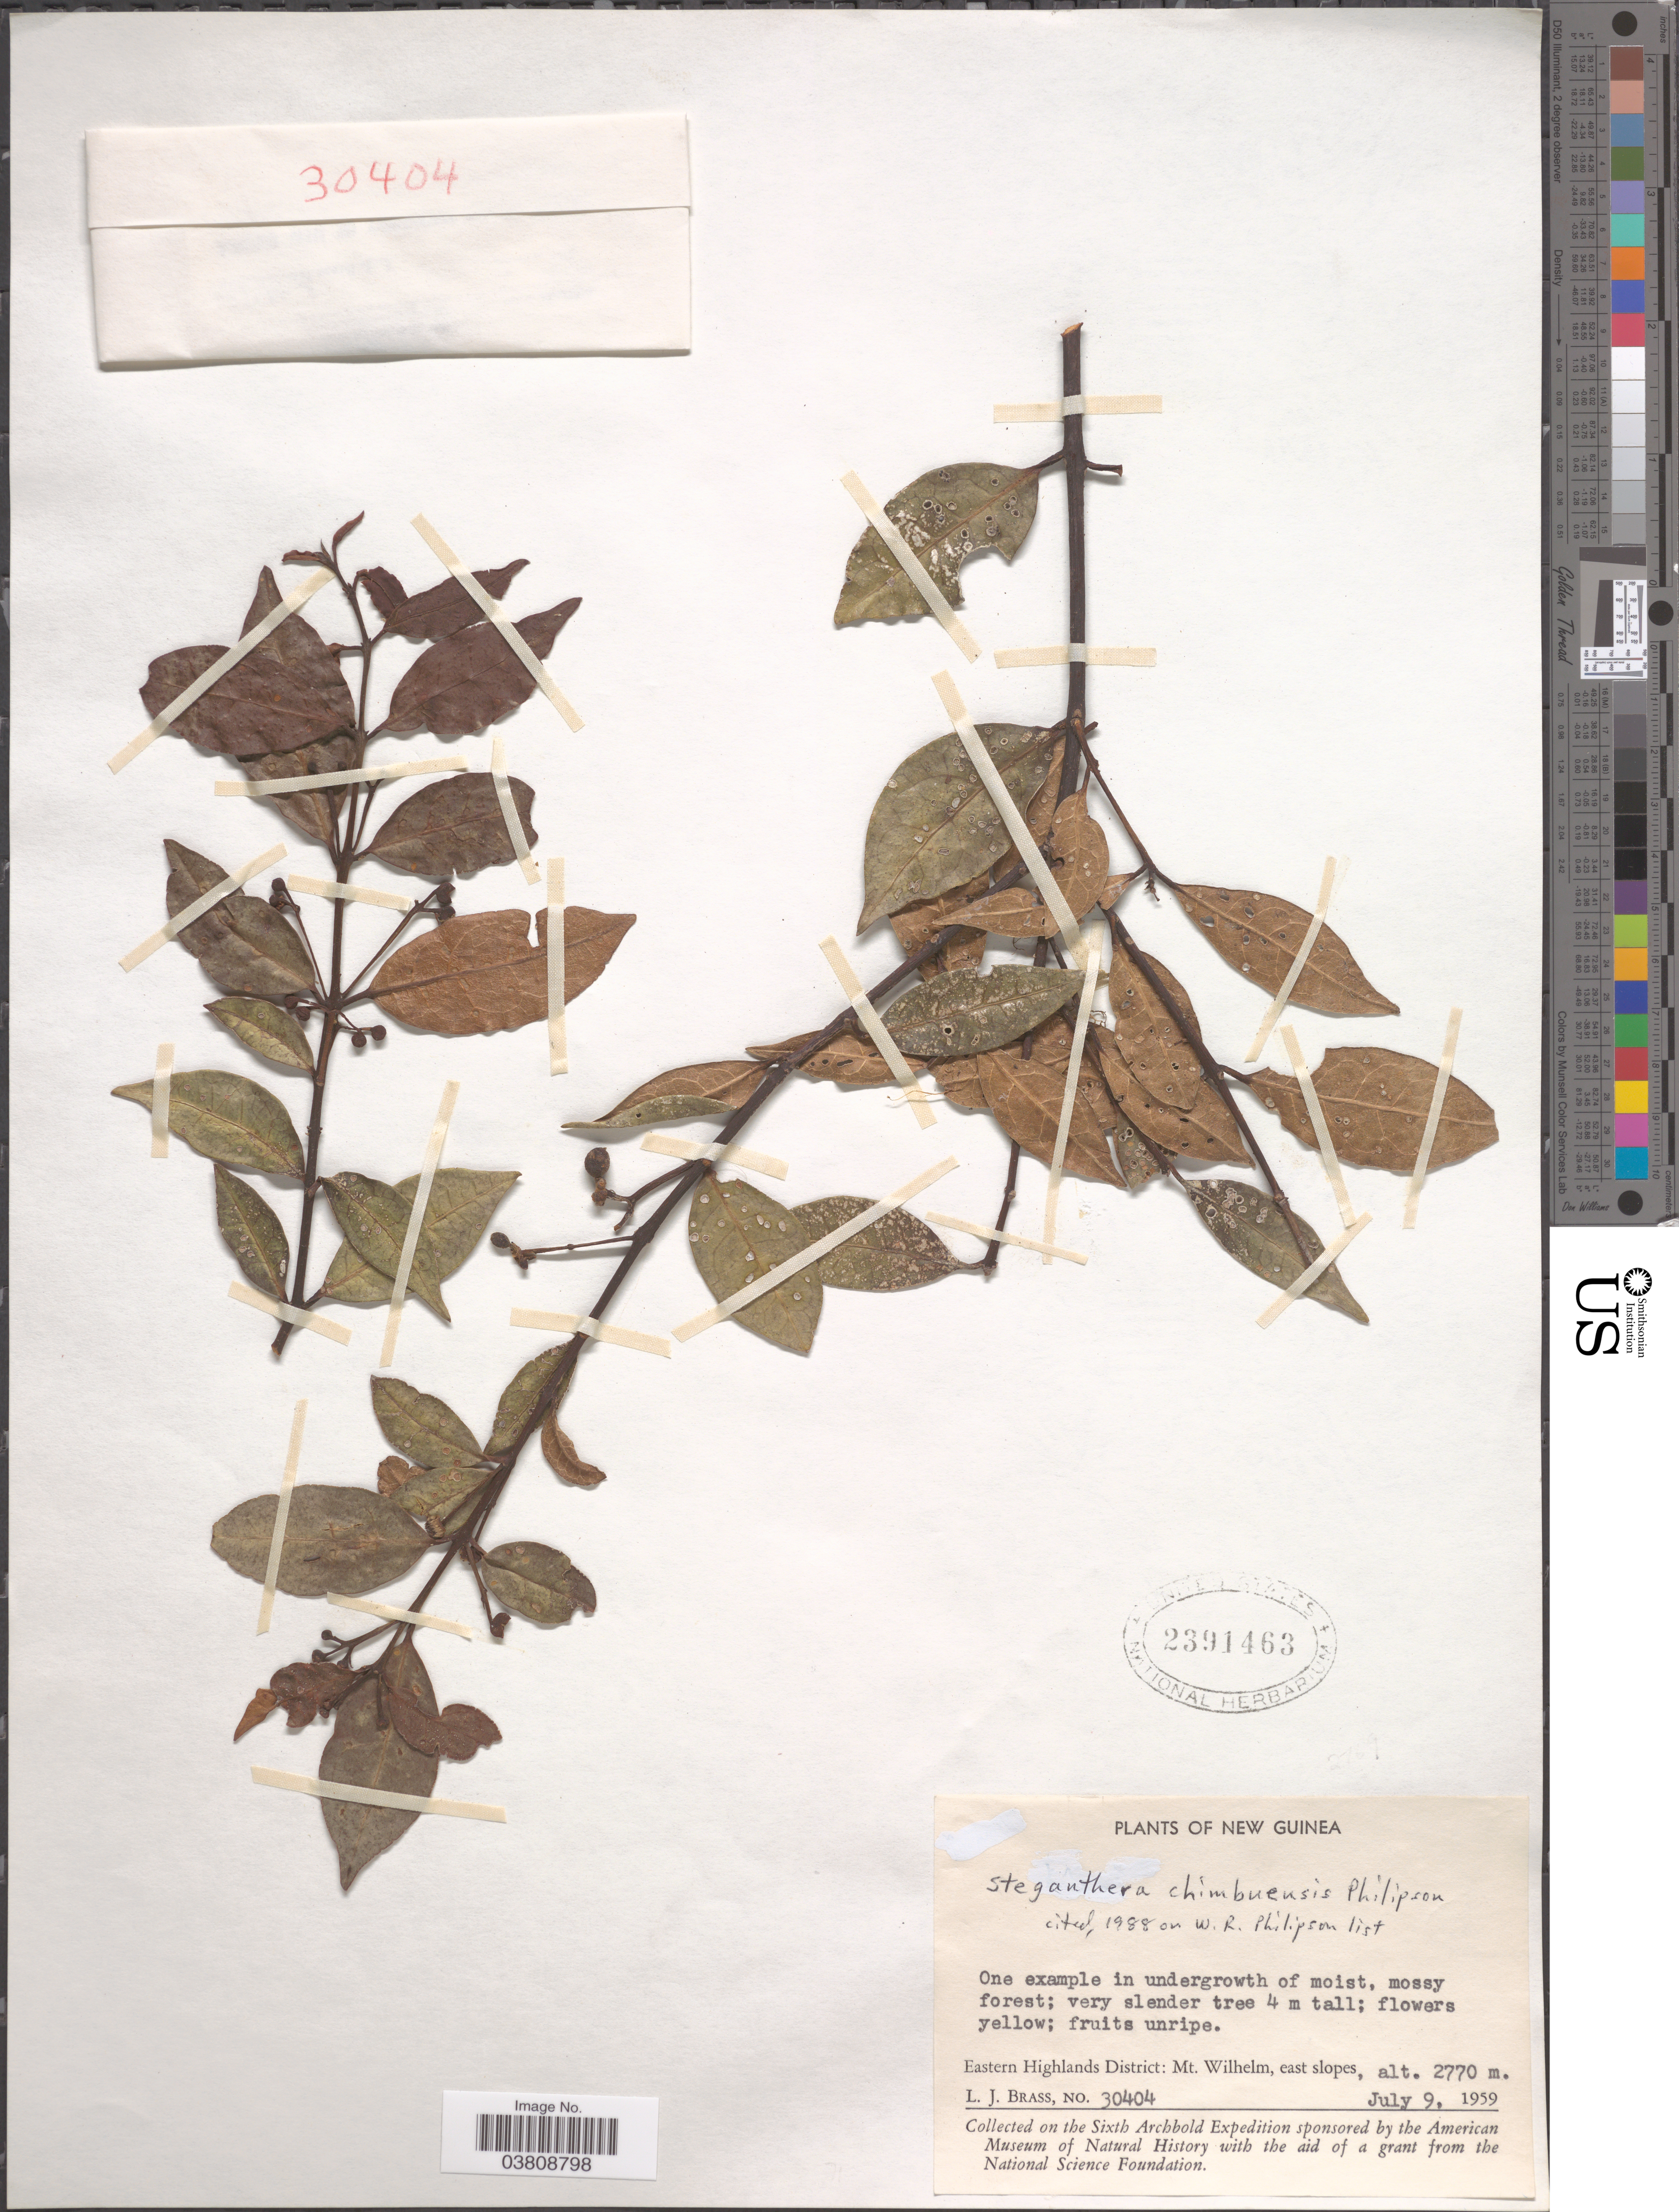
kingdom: Plantae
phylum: Tracheophyta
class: Magnoliopsida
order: Laurales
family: Monimiaceae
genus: Steganthera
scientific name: Steganthera chimbuensis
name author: Philipson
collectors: L. J. Brass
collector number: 30404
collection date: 1959-07-09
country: Papua New Guinea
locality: New Guinea. Eastern Highlands District: Mt. Wilhelm, east slopes.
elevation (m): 2770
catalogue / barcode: US 2391463